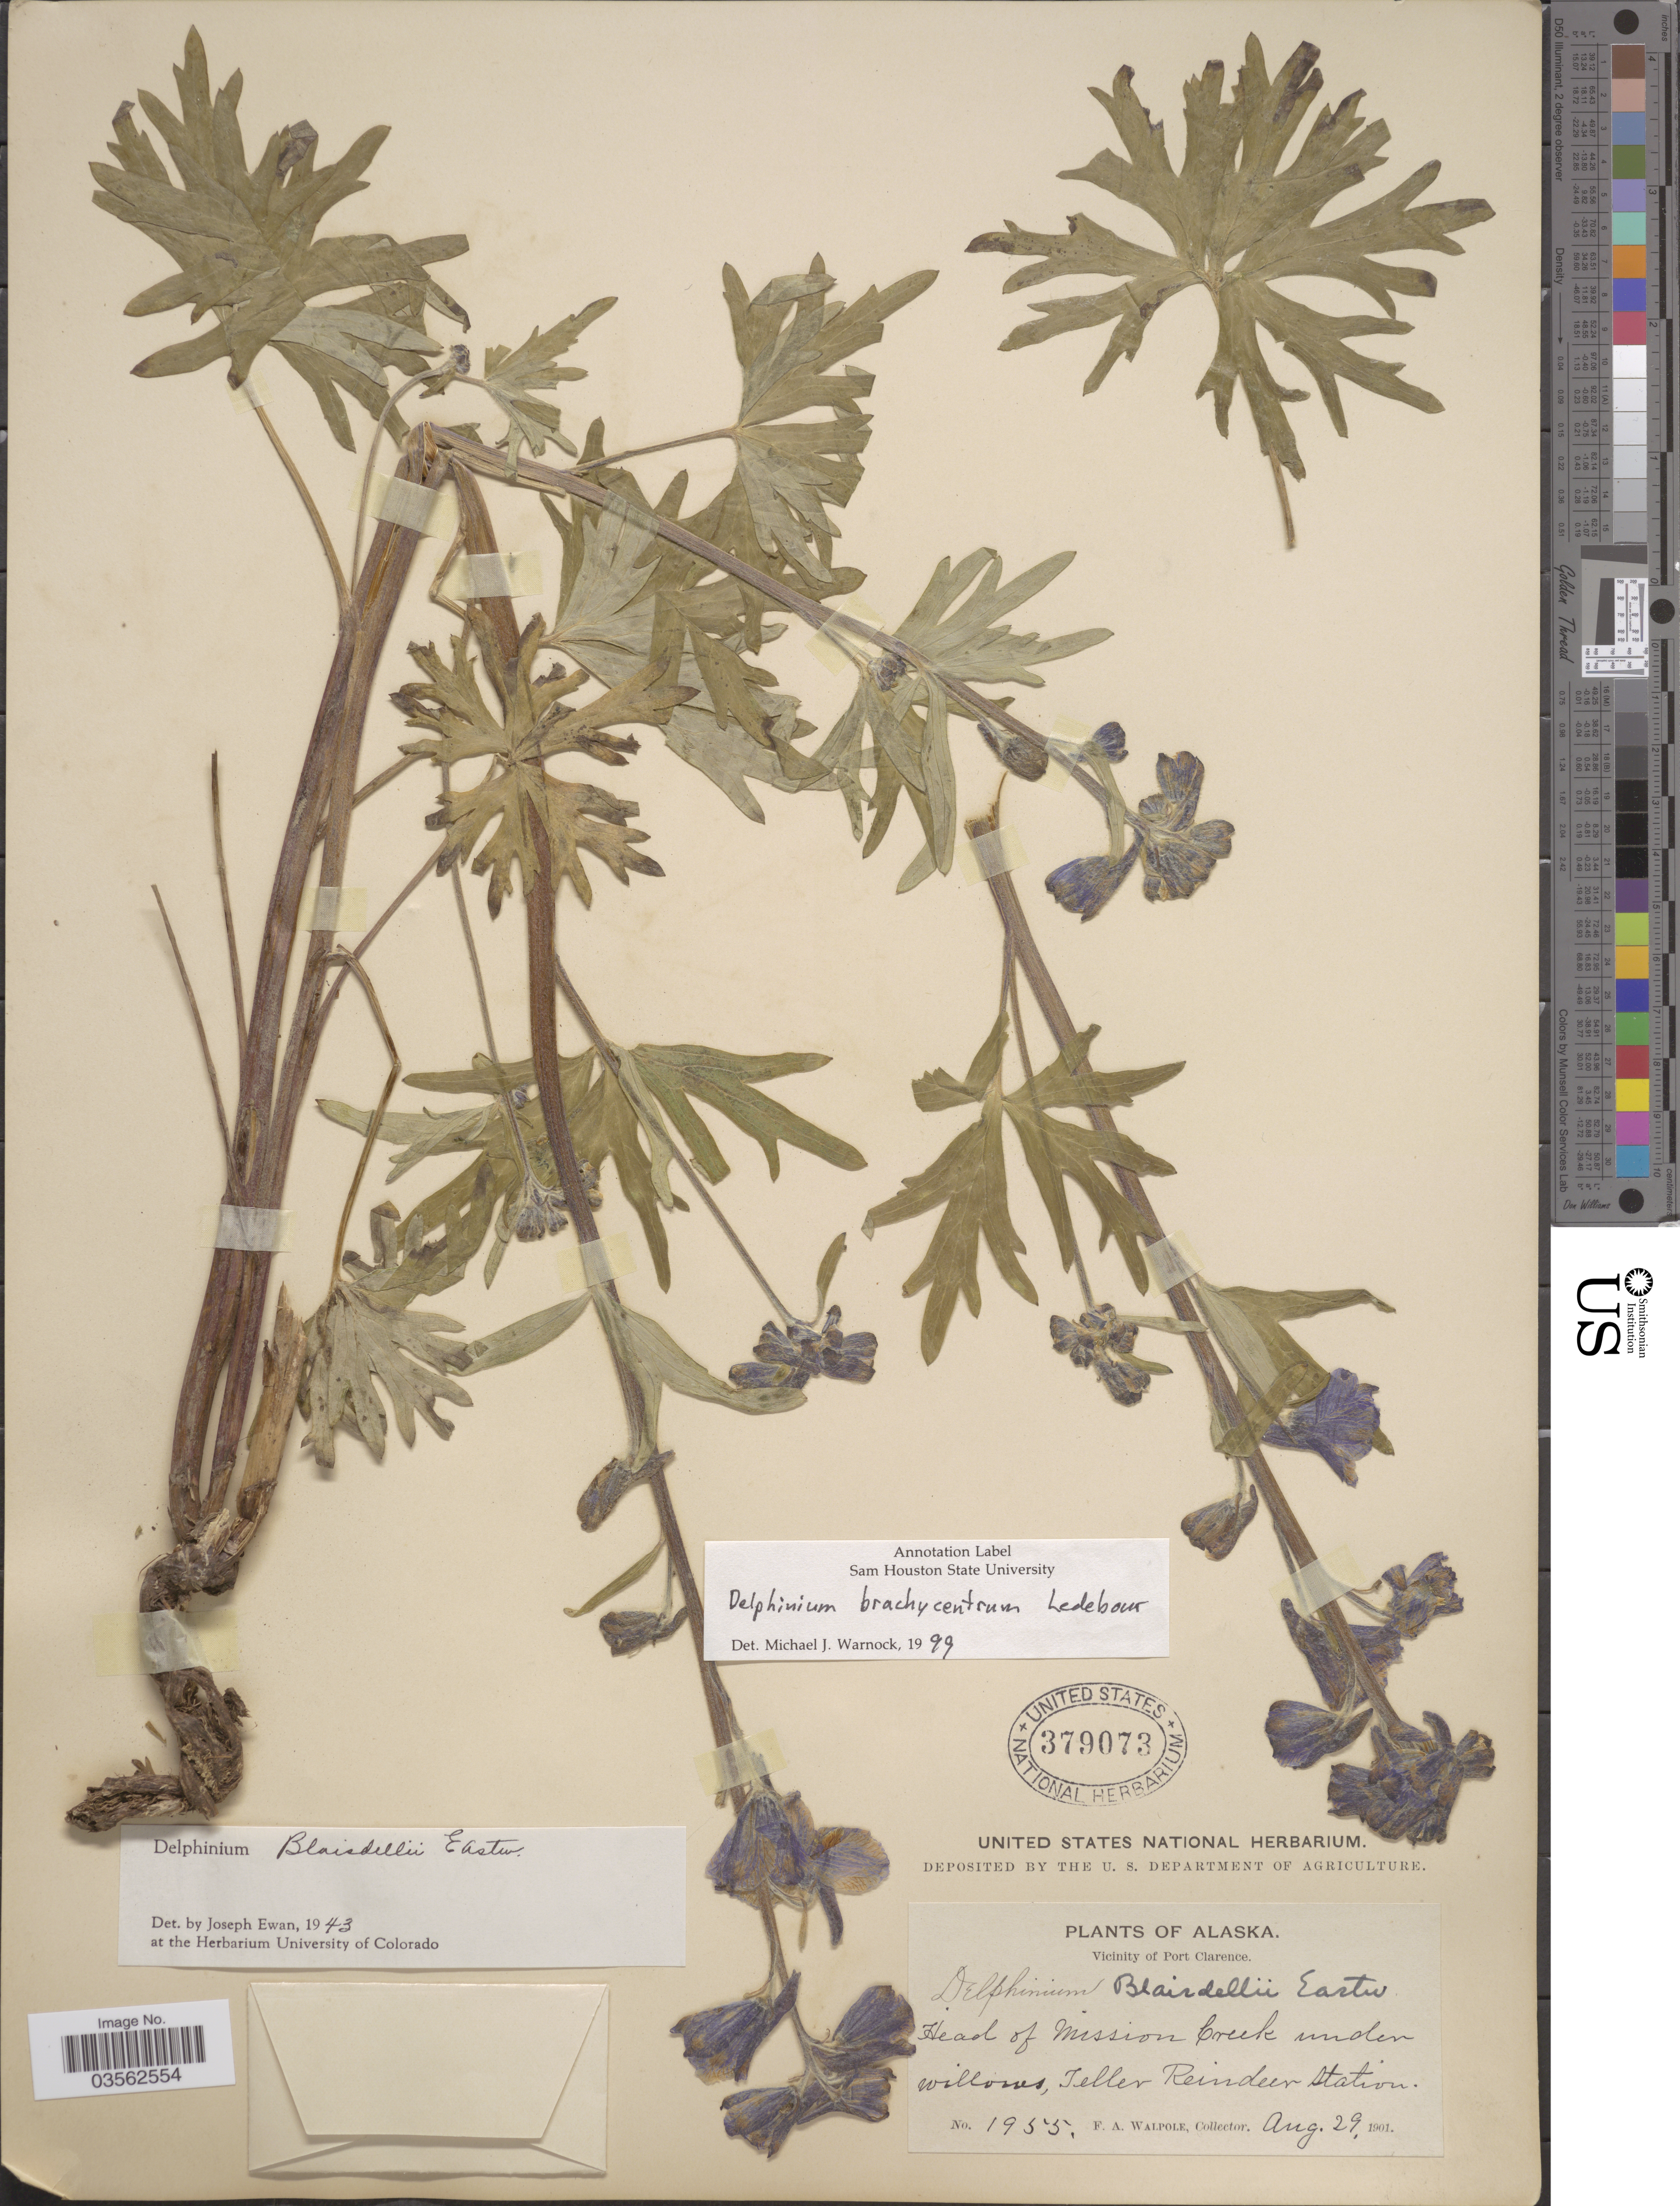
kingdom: Plantae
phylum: Tracheophyta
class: Magnoliopsida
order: Ranunculales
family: Ranunculaceae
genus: Delphinium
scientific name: Delphinium brachycentrum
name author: Ledeb.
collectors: F. Walpole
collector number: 1955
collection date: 1901-08-29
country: United States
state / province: Alaska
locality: Vicinity of Port Clarence. Head of Mission Creek under willows, Teller Reindeer Station.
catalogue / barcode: US 379073